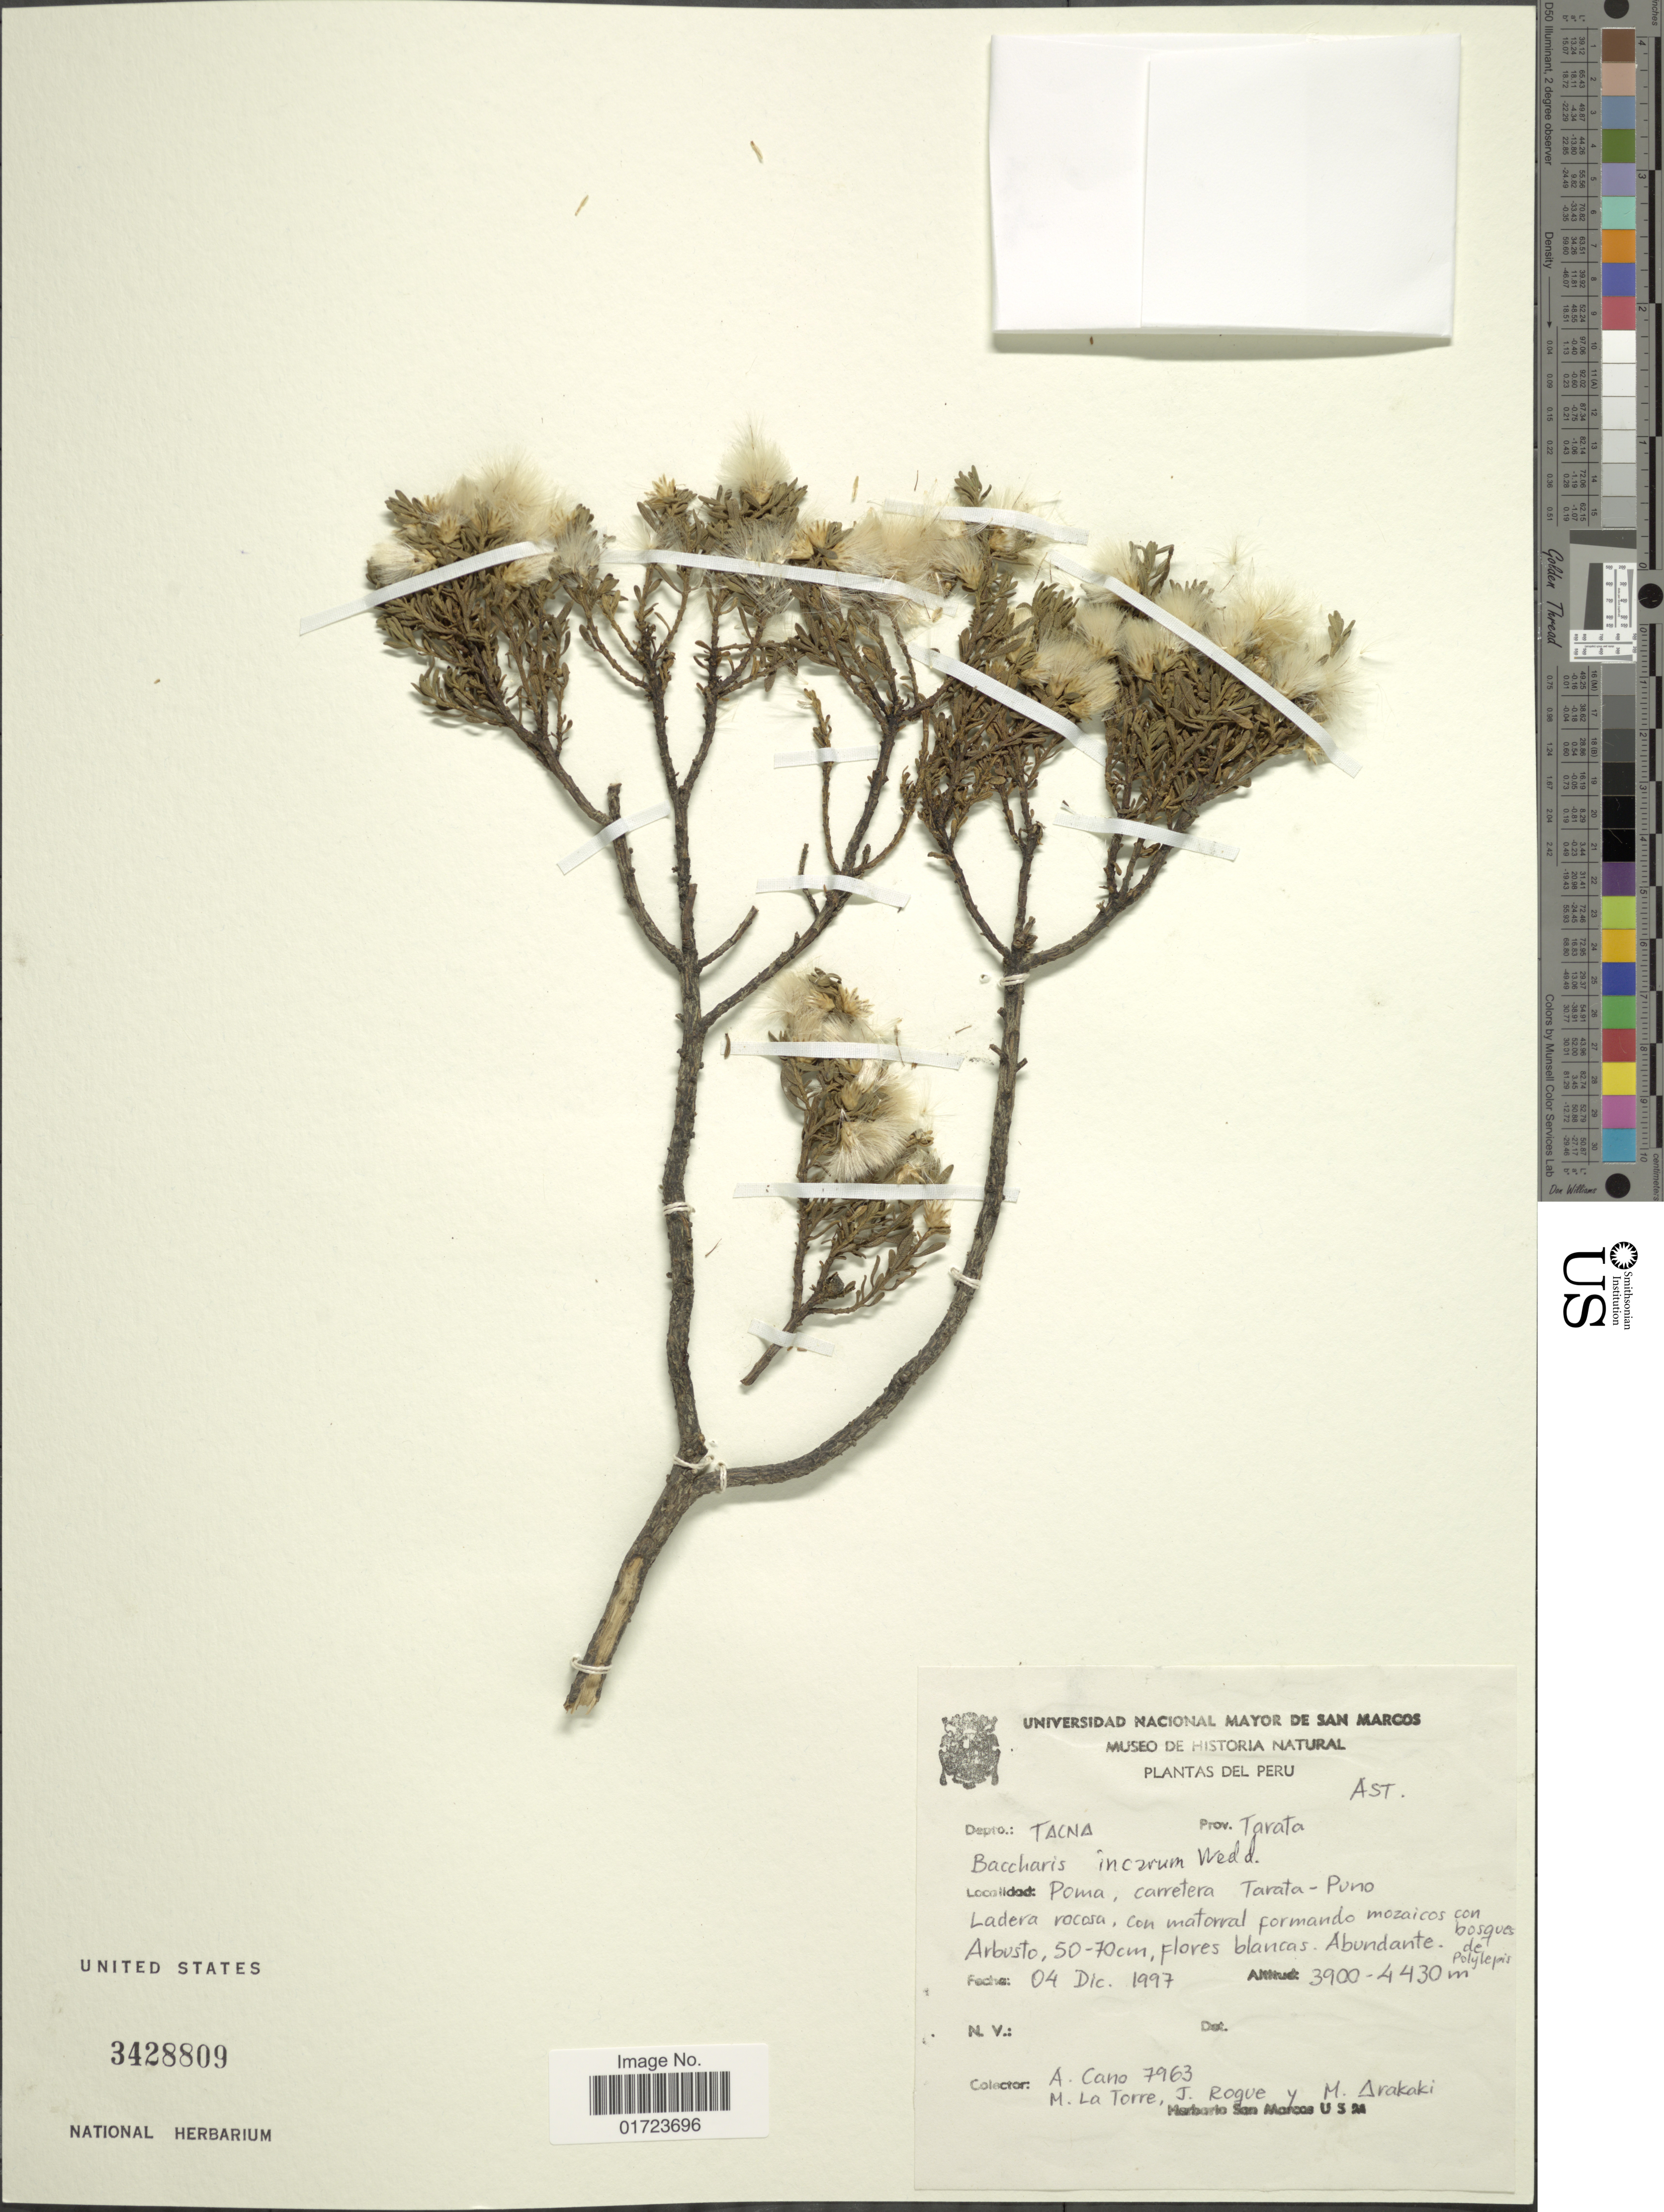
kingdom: Plantae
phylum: Tracheophyta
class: Magnoliopsida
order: Asterales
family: Asteraceae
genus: Baccharis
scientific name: Baccharis tola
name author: Phil.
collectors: A. Cano, M. I. La Torre, J. Roque & M. Arakaki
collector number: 7963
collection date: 1997-12-04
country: Peru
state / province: Tacna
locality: Depto.: Tacna, Prov. Tarata, Poma, en carretera Tarata - Puro.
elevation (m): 3900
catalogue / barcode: US 3428809